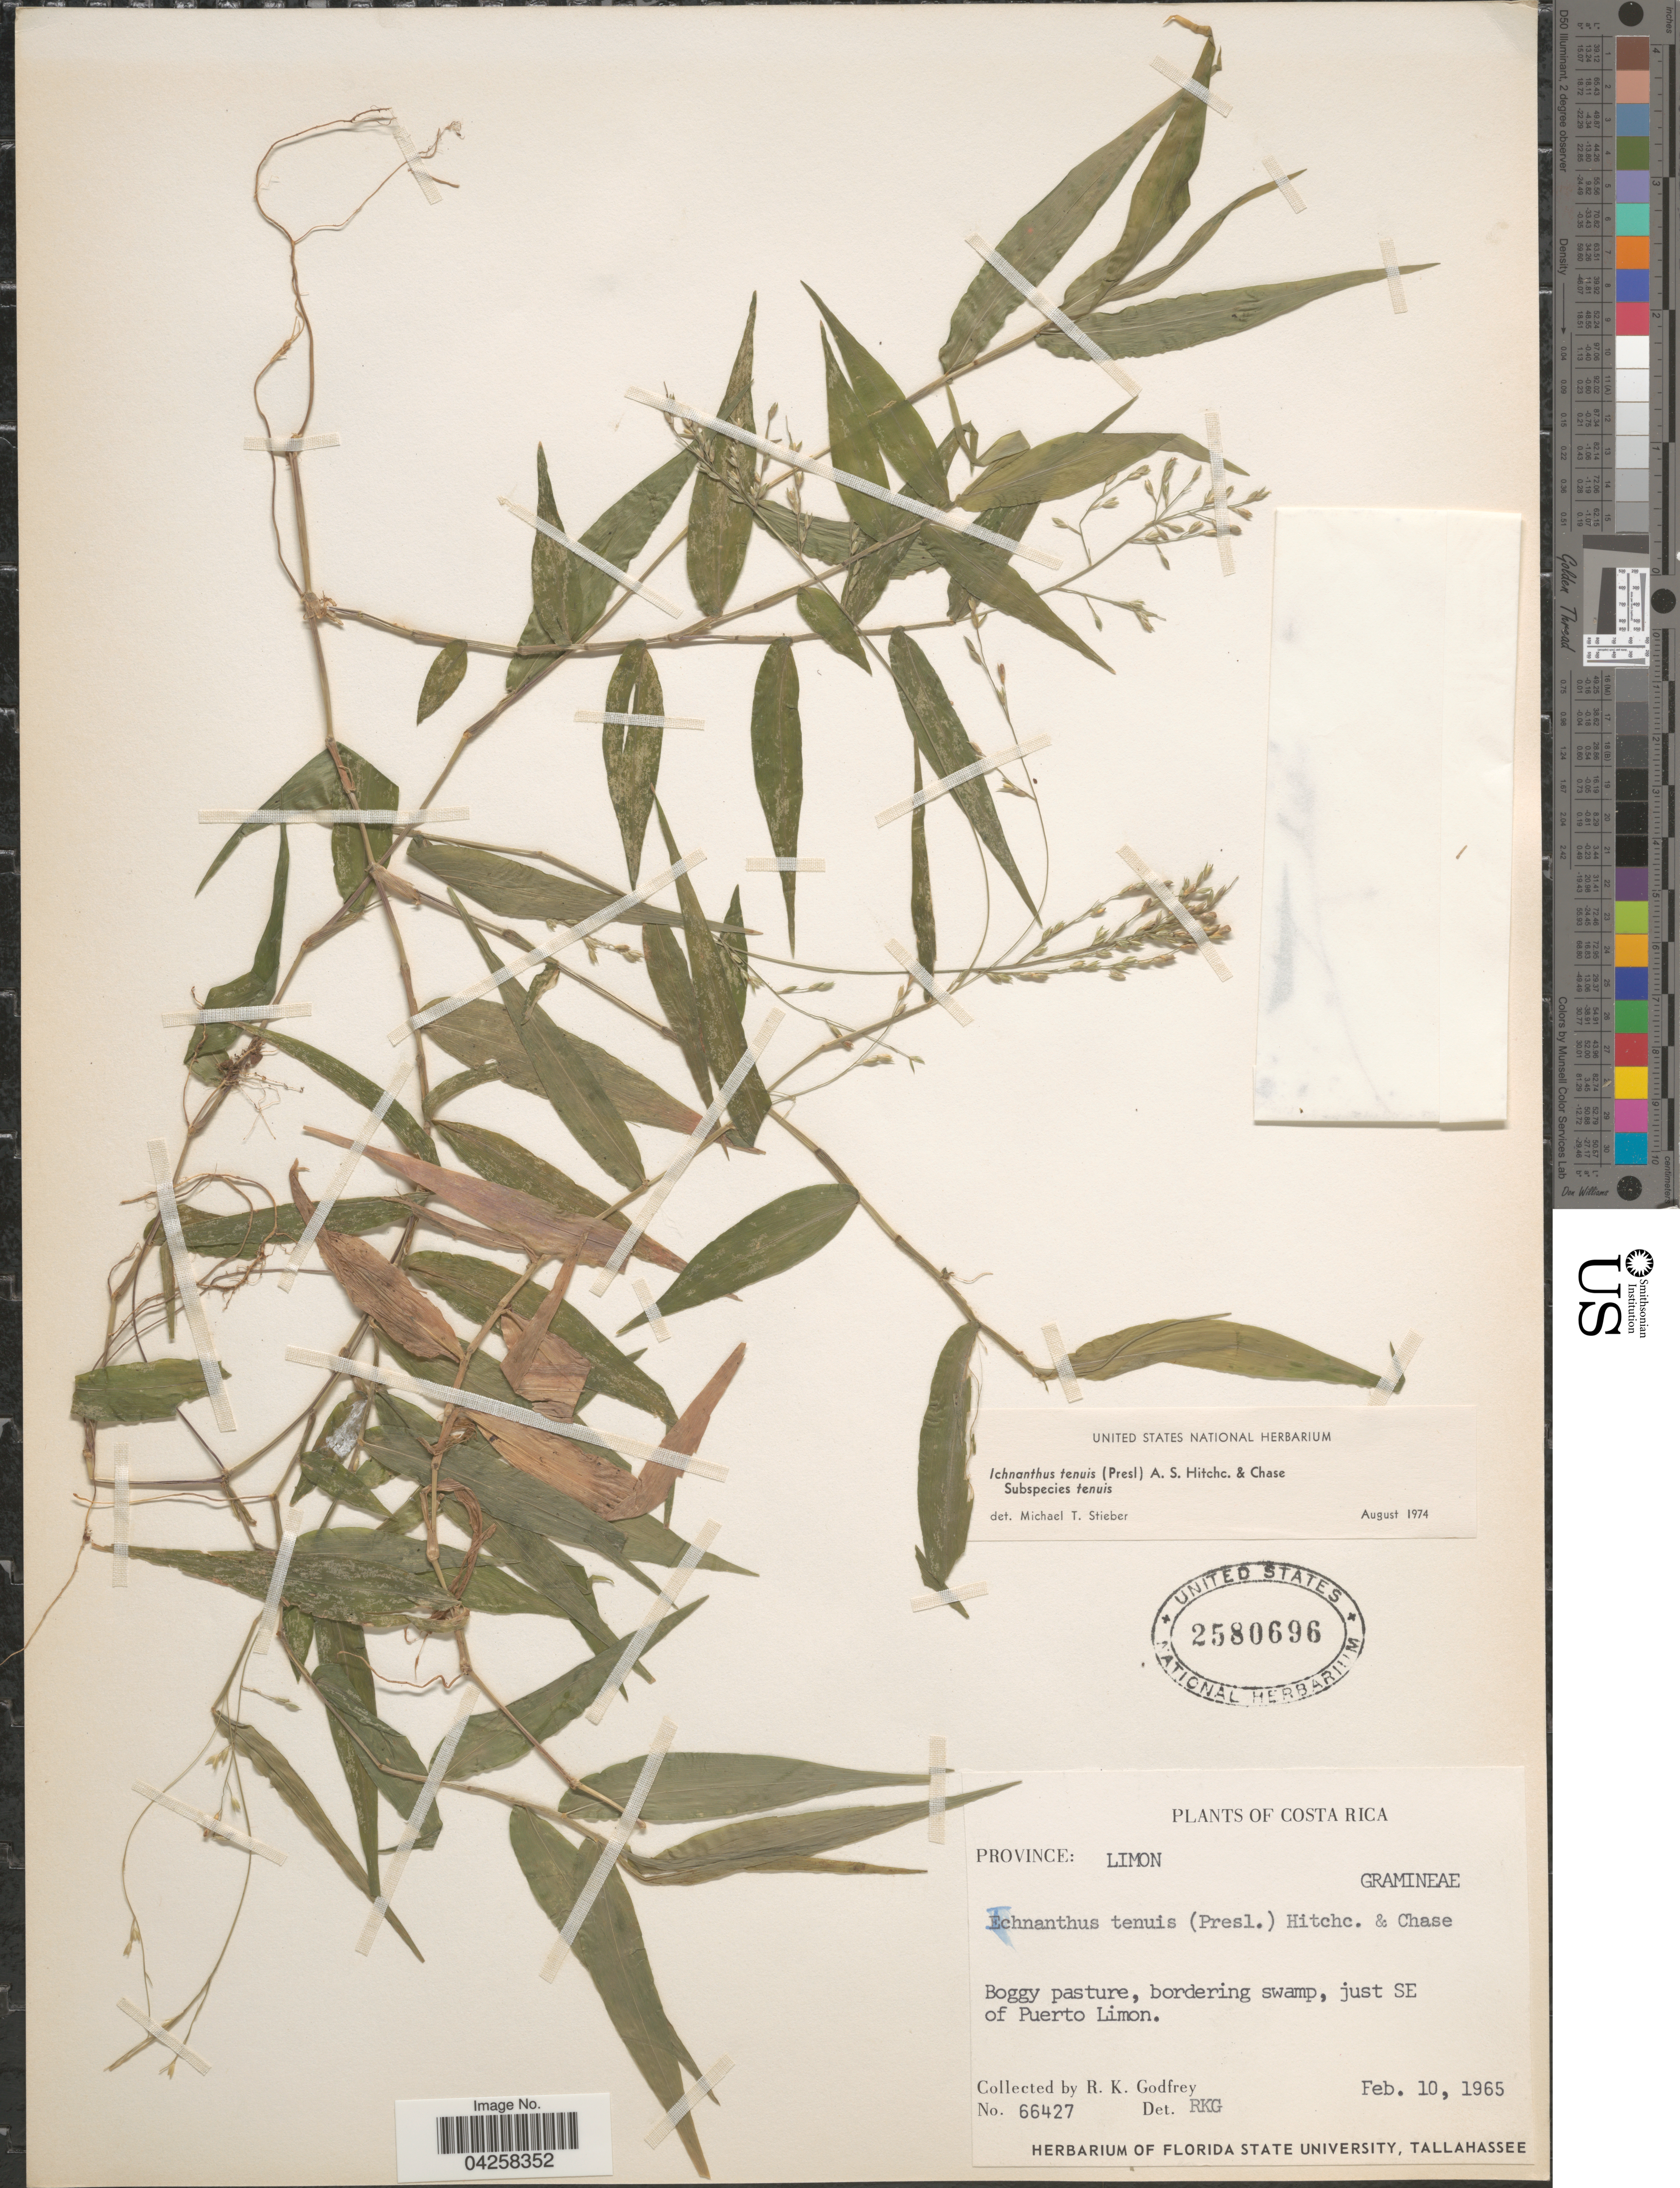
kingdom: Plantae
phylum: Tracheophyta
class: Liliopsida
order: Poales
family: Poaceae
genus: Ichnanthus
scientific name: Ichnanthus tenuis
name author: (J. Presl) Hitchc. & Chase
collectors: R. K. Godfrey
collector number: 66427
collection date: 1965-02-10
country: Costa Rica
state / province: Limón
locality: Boggy pasture, bordering swamp, just SE of Puerto Limon.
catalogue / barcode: US 2580696